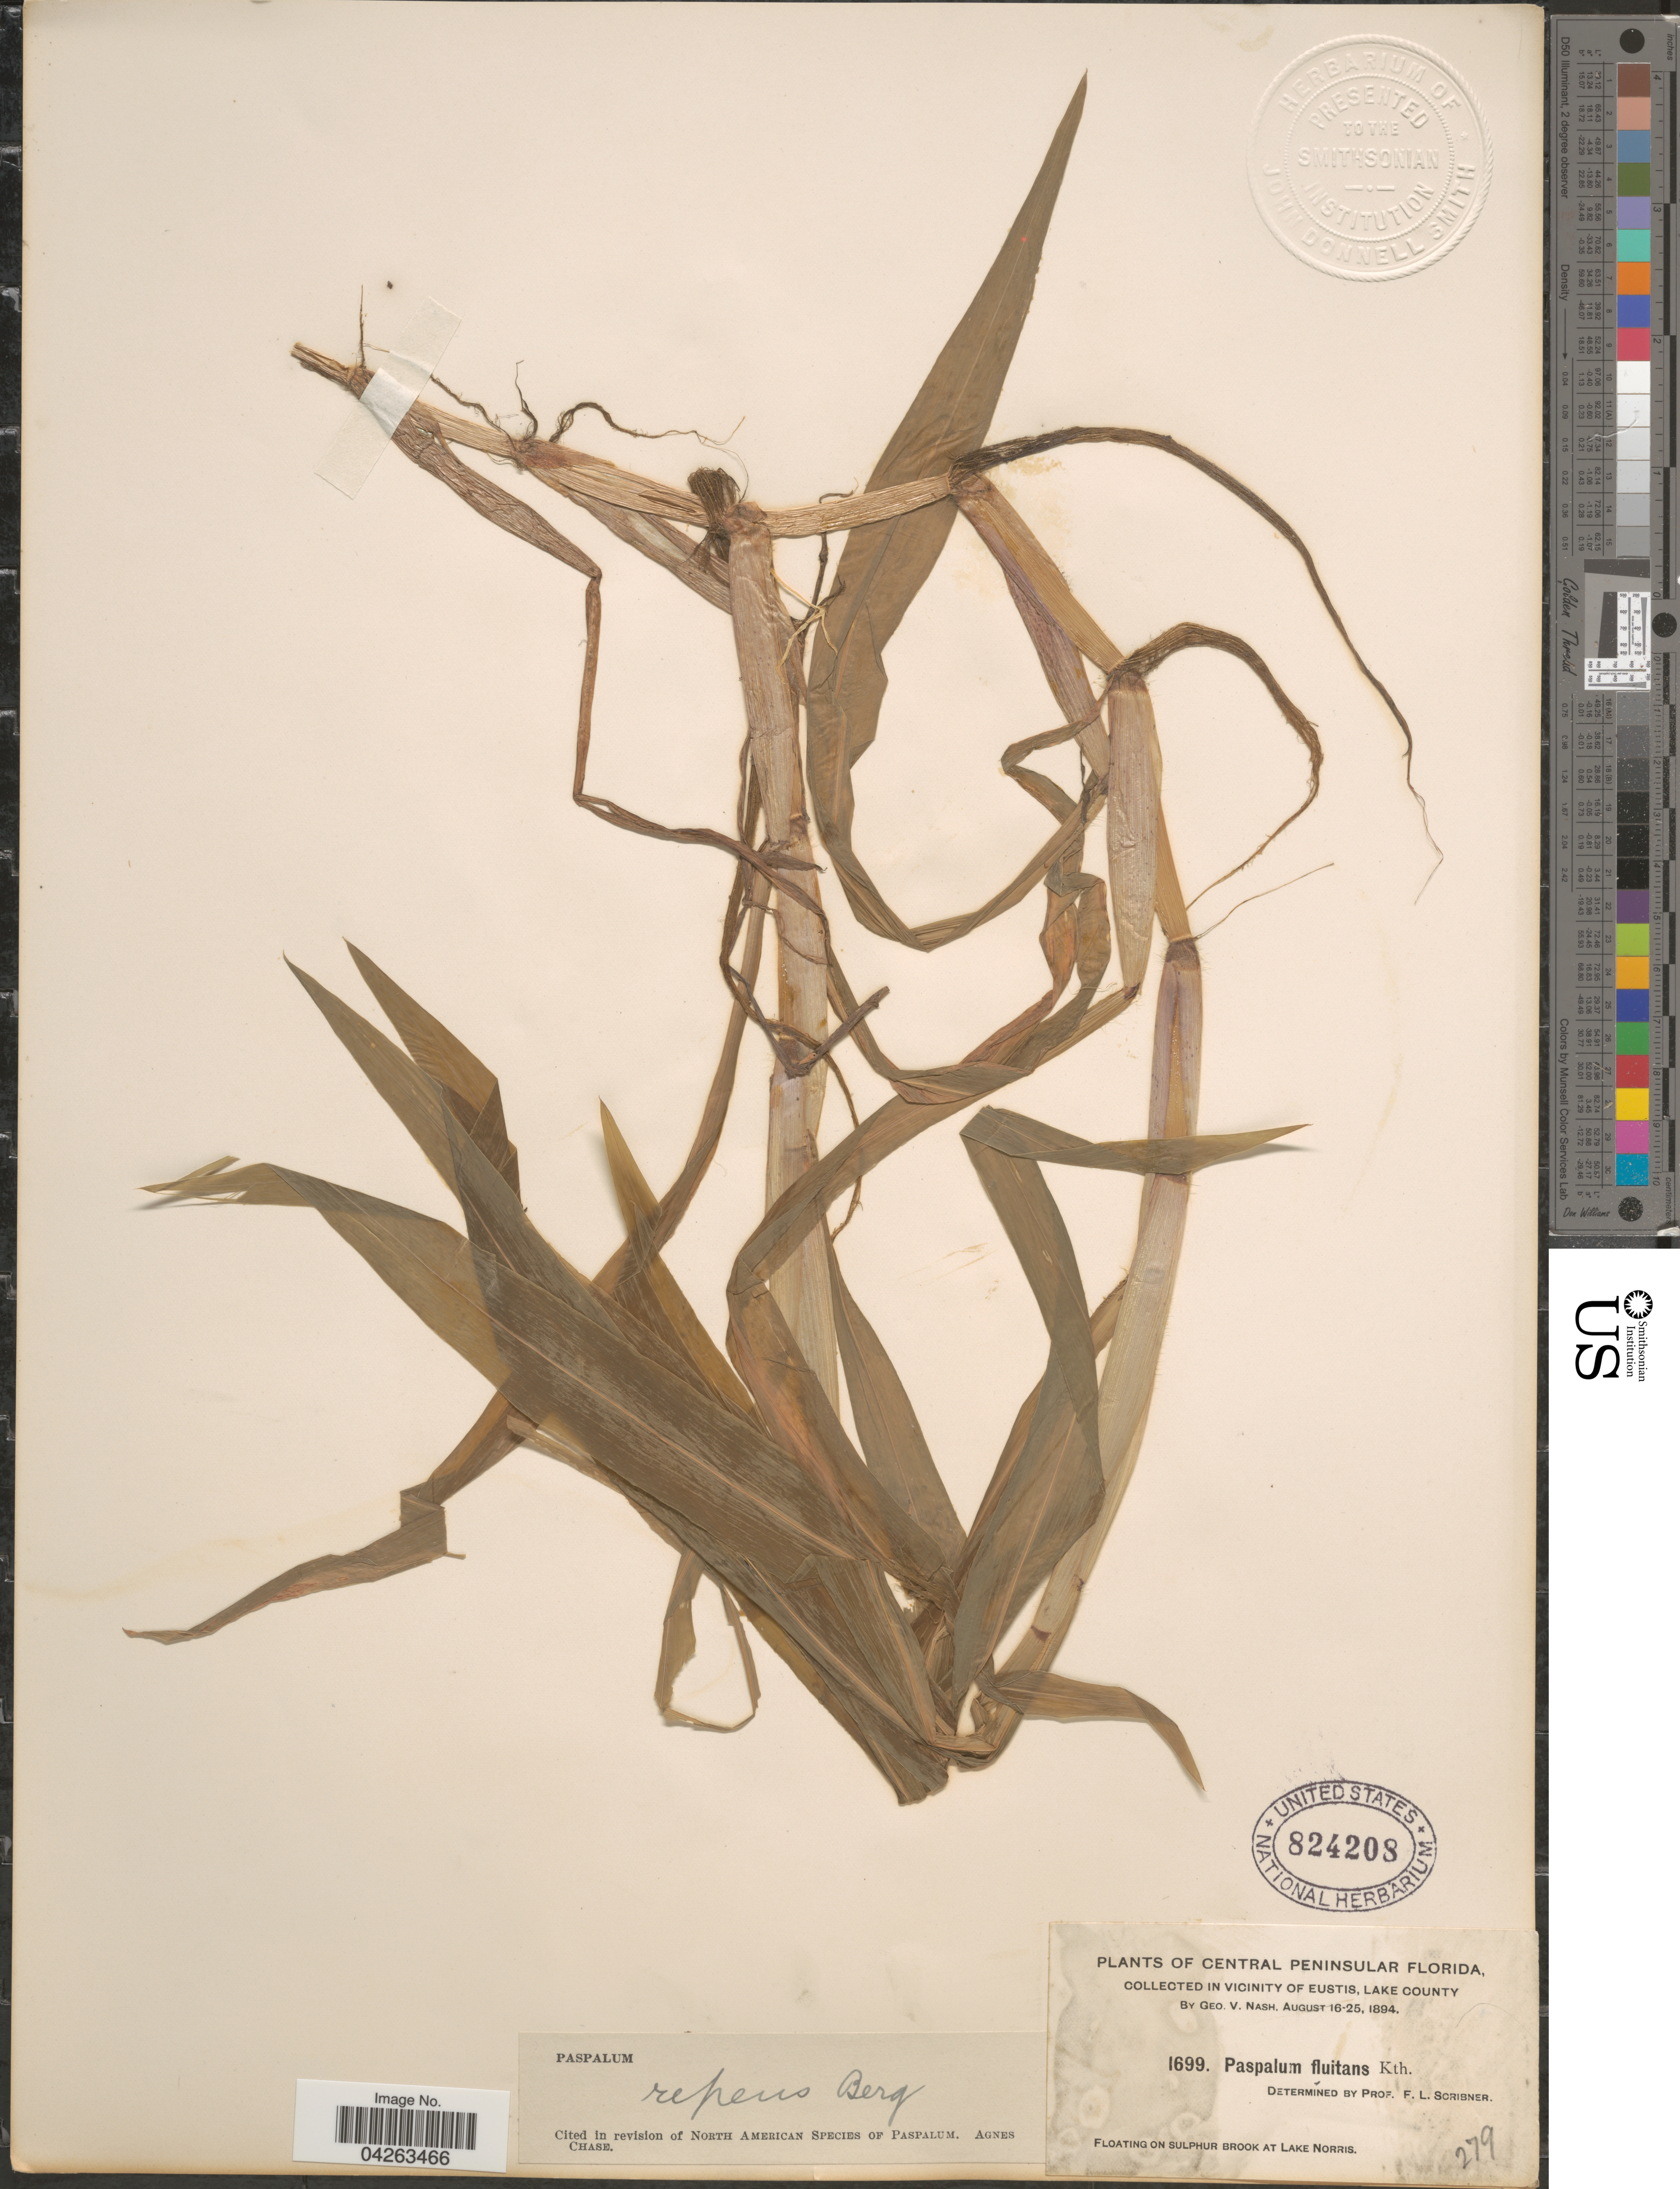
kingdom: Plantae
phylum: Tracheophyta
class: Liliopsida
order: Poales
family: Poaceae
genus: Paspalum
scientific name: Paspalum repens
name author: P.J. Bergius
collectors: G. V. Nash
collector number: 1699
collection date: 1894-08-16/1894-08-25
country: United States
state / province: Florida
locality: Central Peninsular Florida, in vicinity of Eustis, Lake County. Floating on sulphur brook at Lake Norris.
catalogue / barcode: US 824208